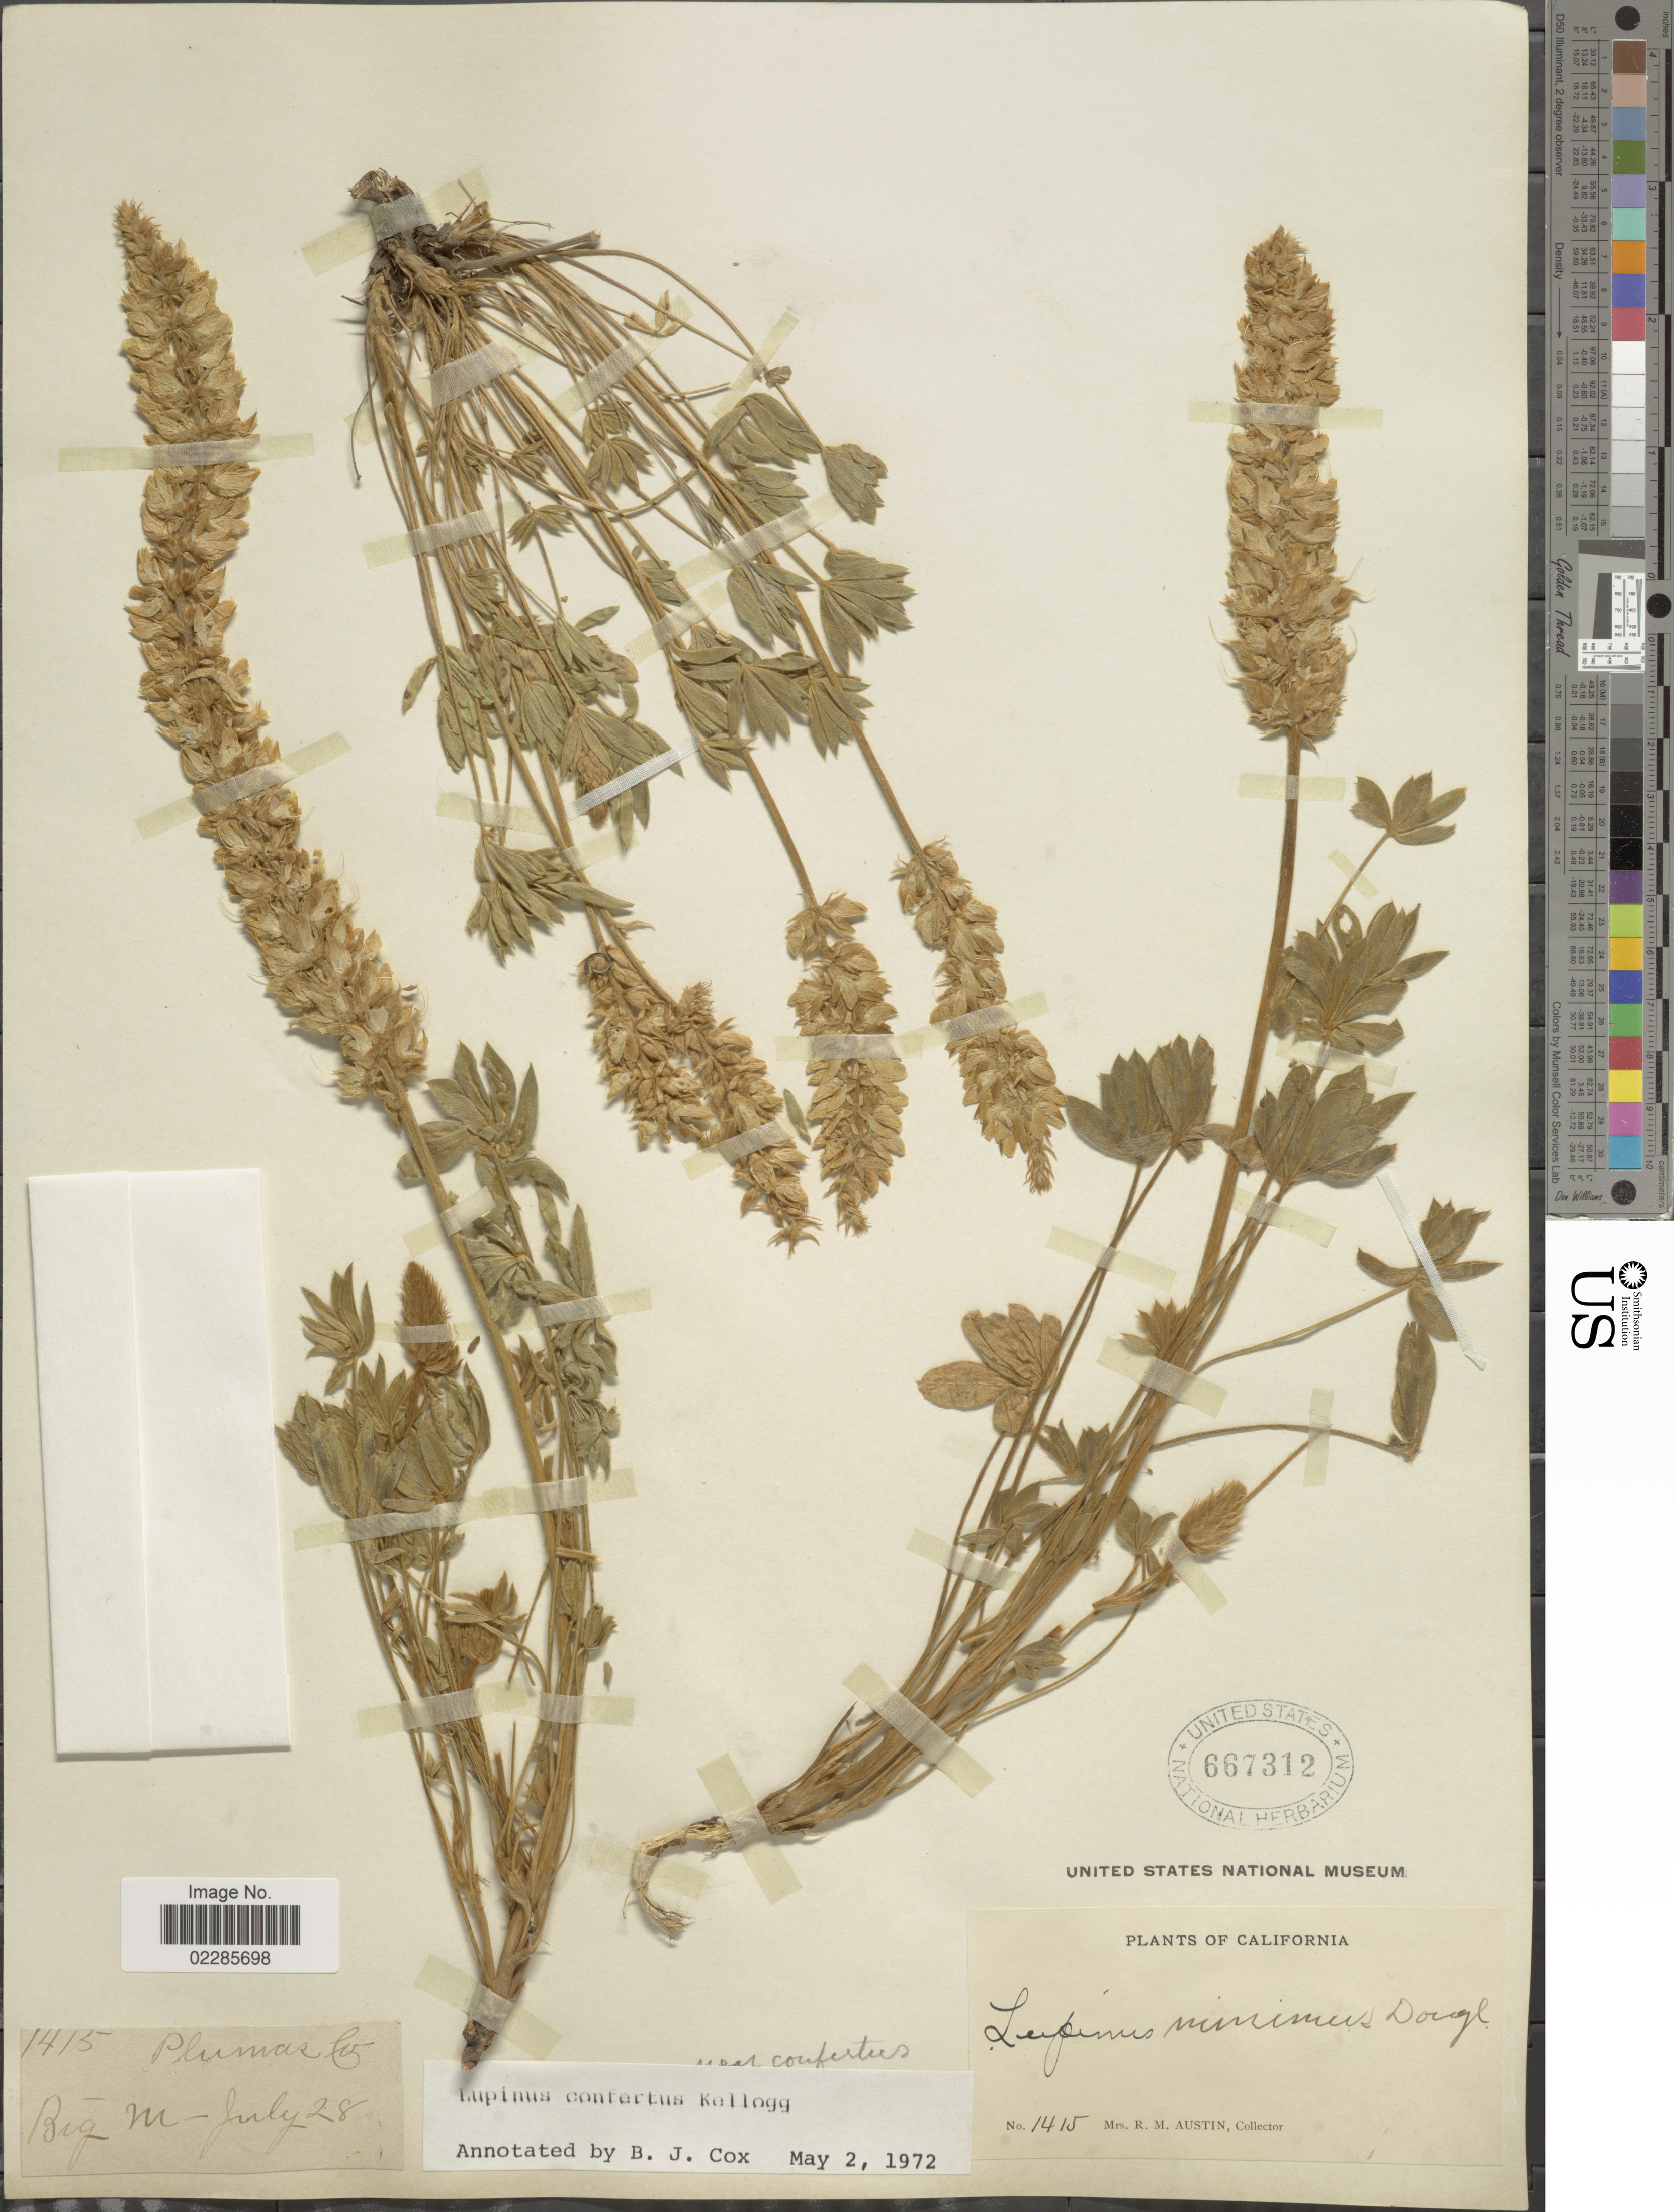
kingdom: Plantae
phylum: Tracheophyta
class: Magnoliopsida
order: Fabales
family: Fabaceae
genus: Lupinus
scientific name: Lupinus confertus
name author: Kellogg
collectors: R. Austin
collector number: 1415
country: United States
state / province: California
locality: Big M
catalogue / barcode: US 667312